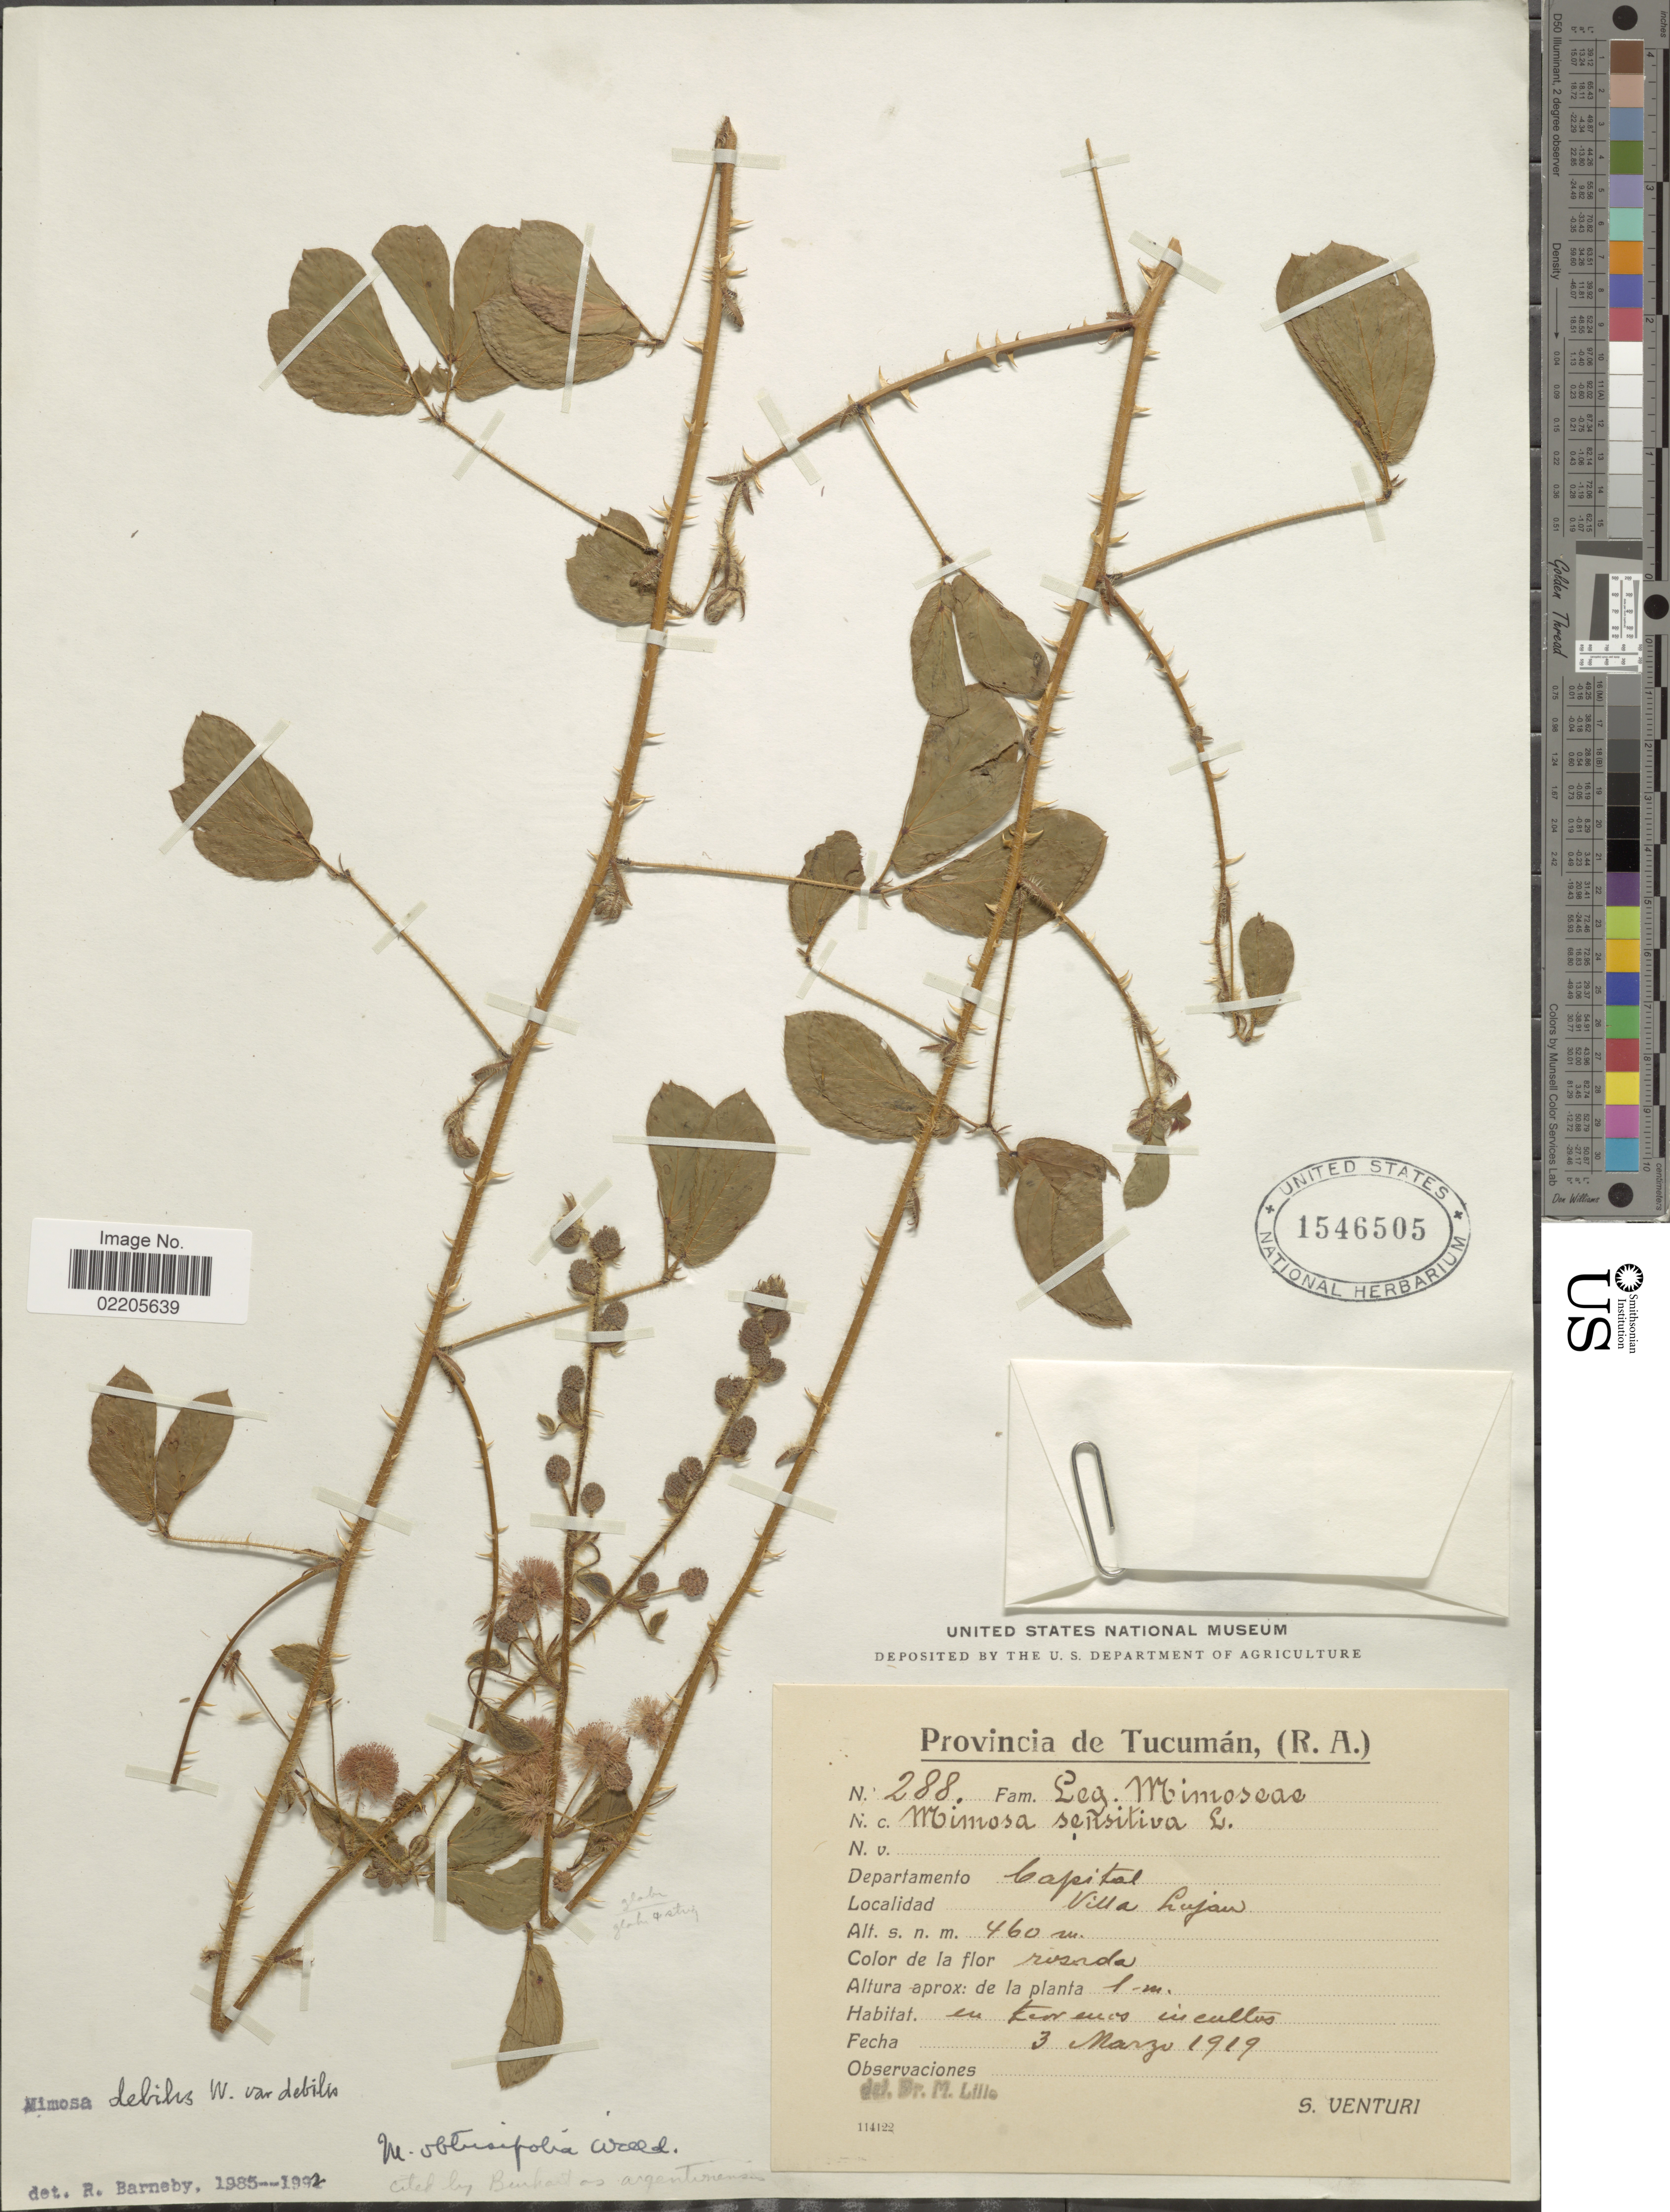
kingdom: Plantae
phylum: Tracheophyta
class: Magnoliopsida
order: Fabales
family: Fabaceae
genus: Mimosa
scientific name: Mimosa debilis var. debilis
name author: Humb. & Bonpl. ex Willd.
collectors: S. Venturi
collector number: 288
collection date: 1919-03-03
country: Argentina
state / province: Tucuman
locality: Provincia de Tucuman, (R. A.). Departamento Capital. Villa Lujan.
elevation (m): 460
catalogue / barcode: US 1546505